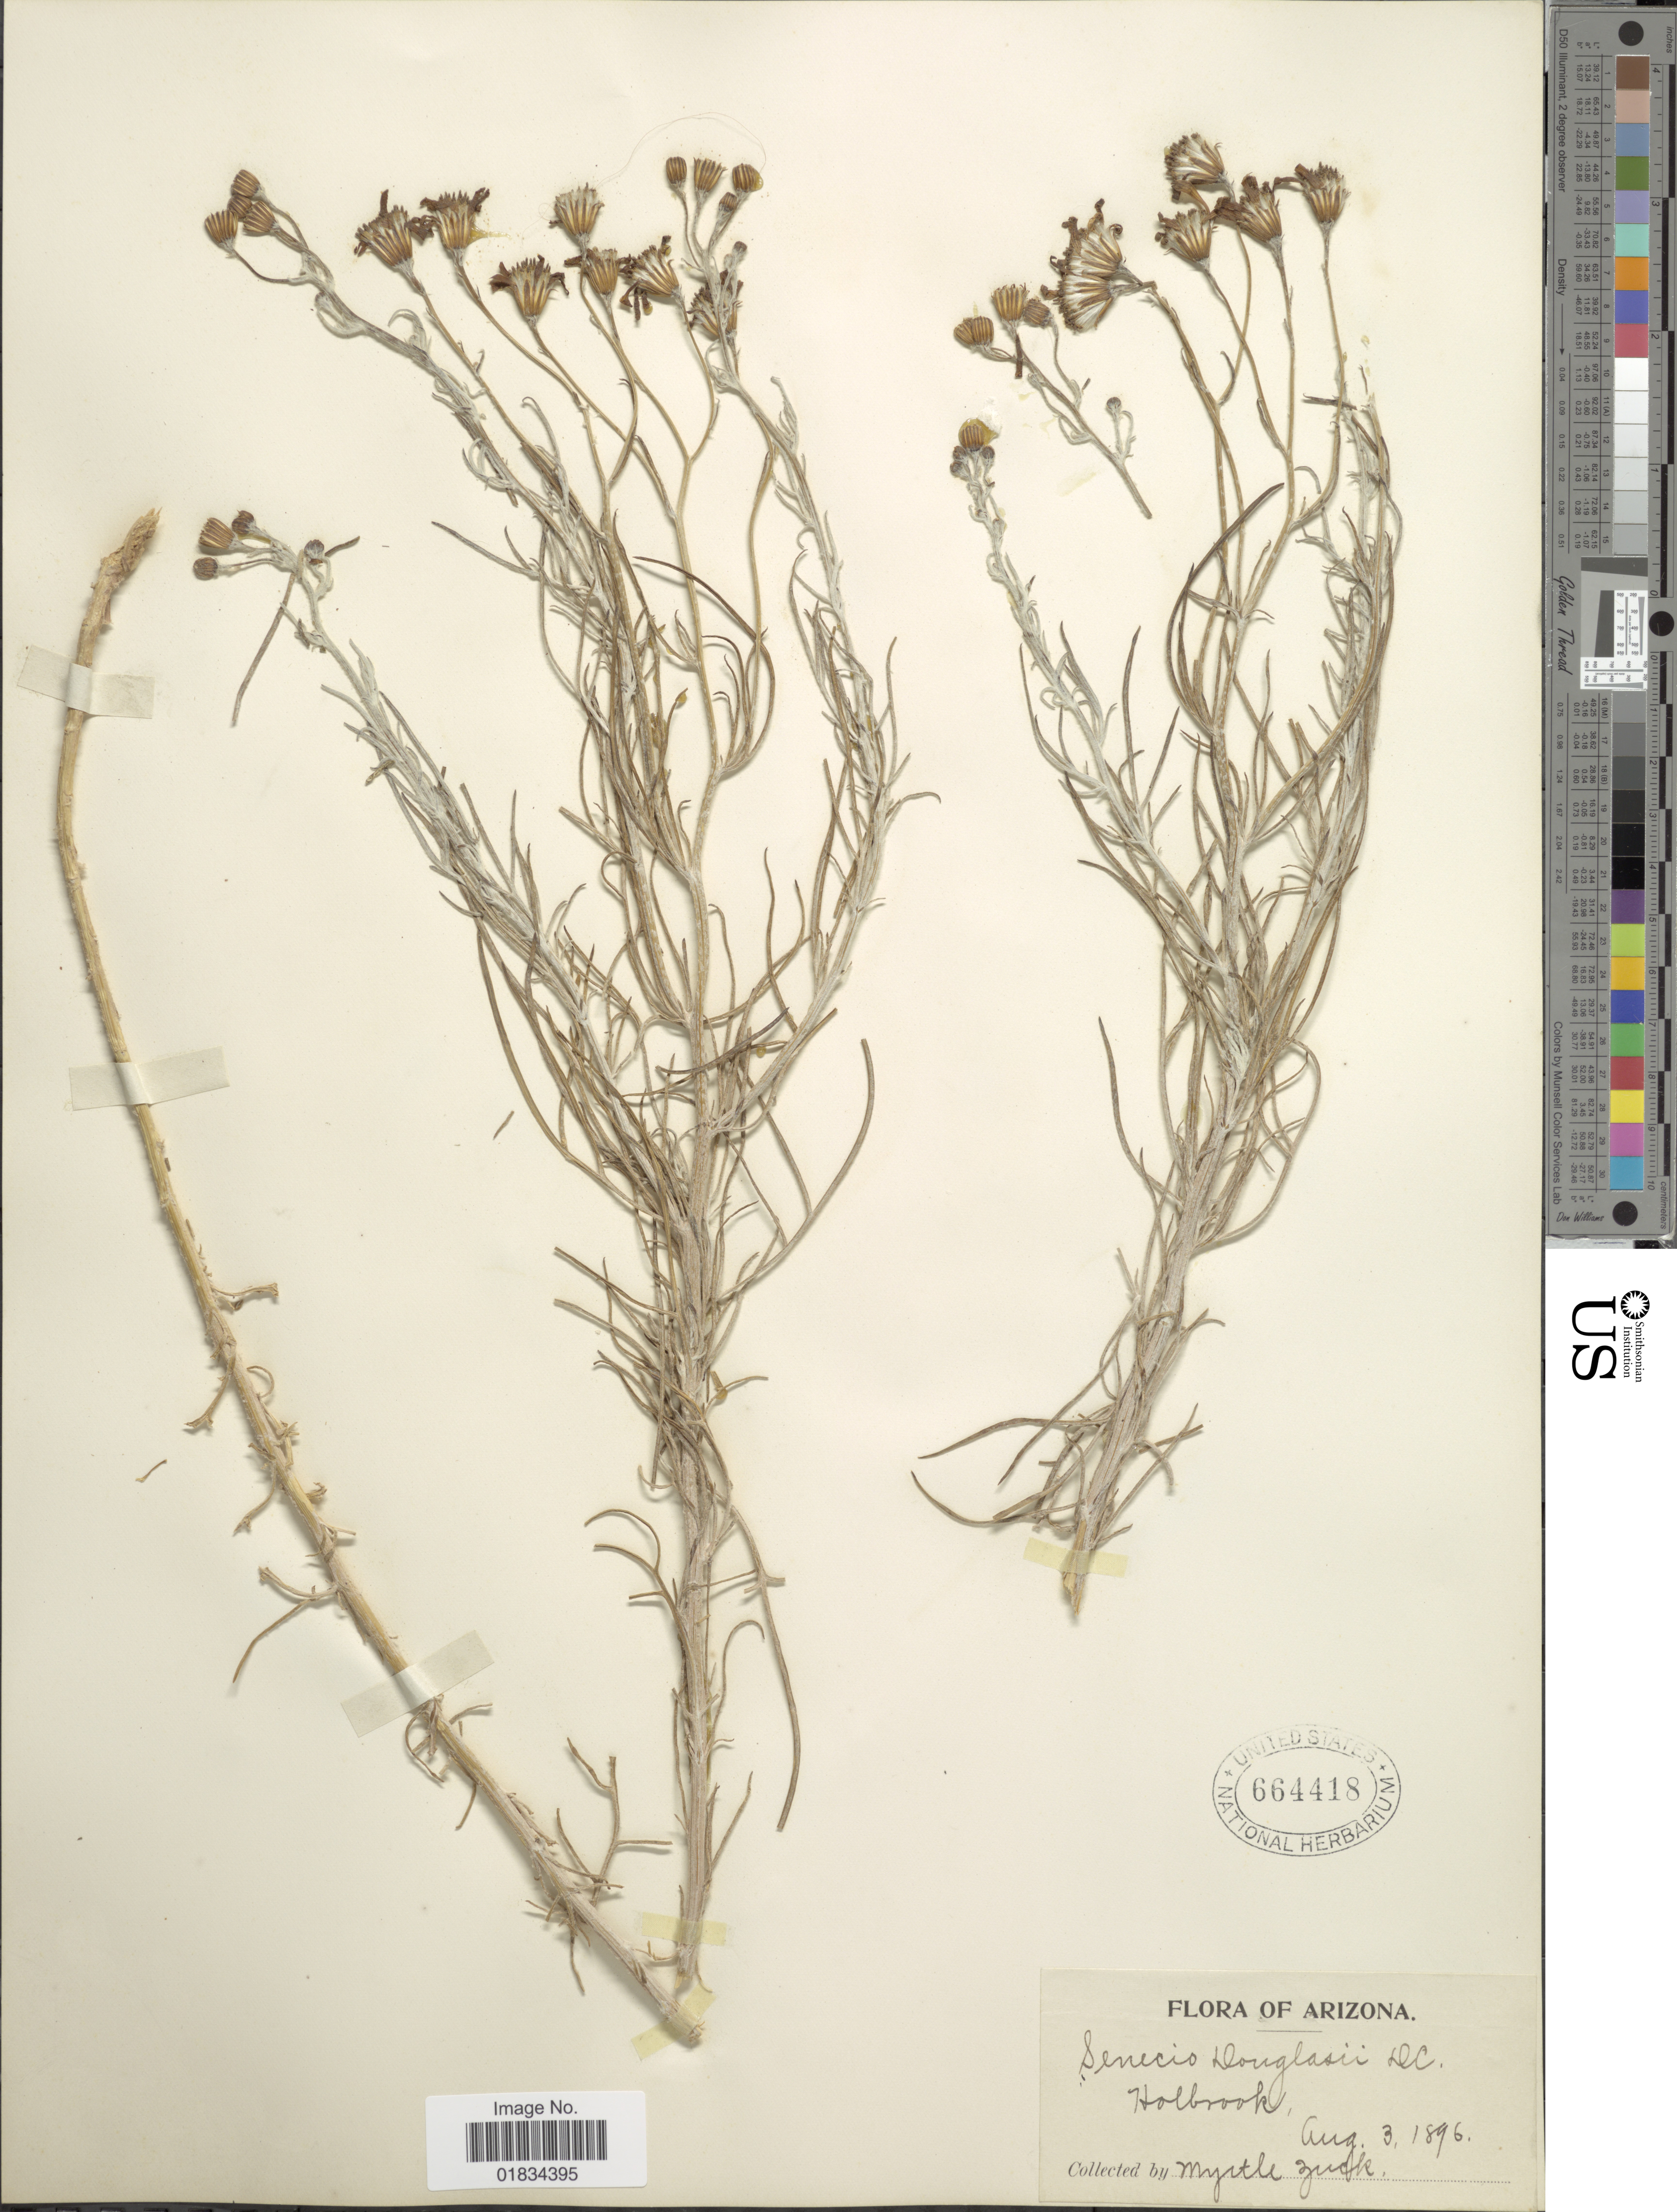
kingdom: Plantae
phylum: Tracheophyta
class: Magnoliopsida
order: Asterales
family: Asteraceae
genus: Senecio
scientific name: Senecio flaccidus var. flaccidus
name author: Less.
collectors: M. Zuck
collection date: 1896-08-03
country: United States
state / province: Arizona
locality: Holbrook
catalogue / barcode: US 664418